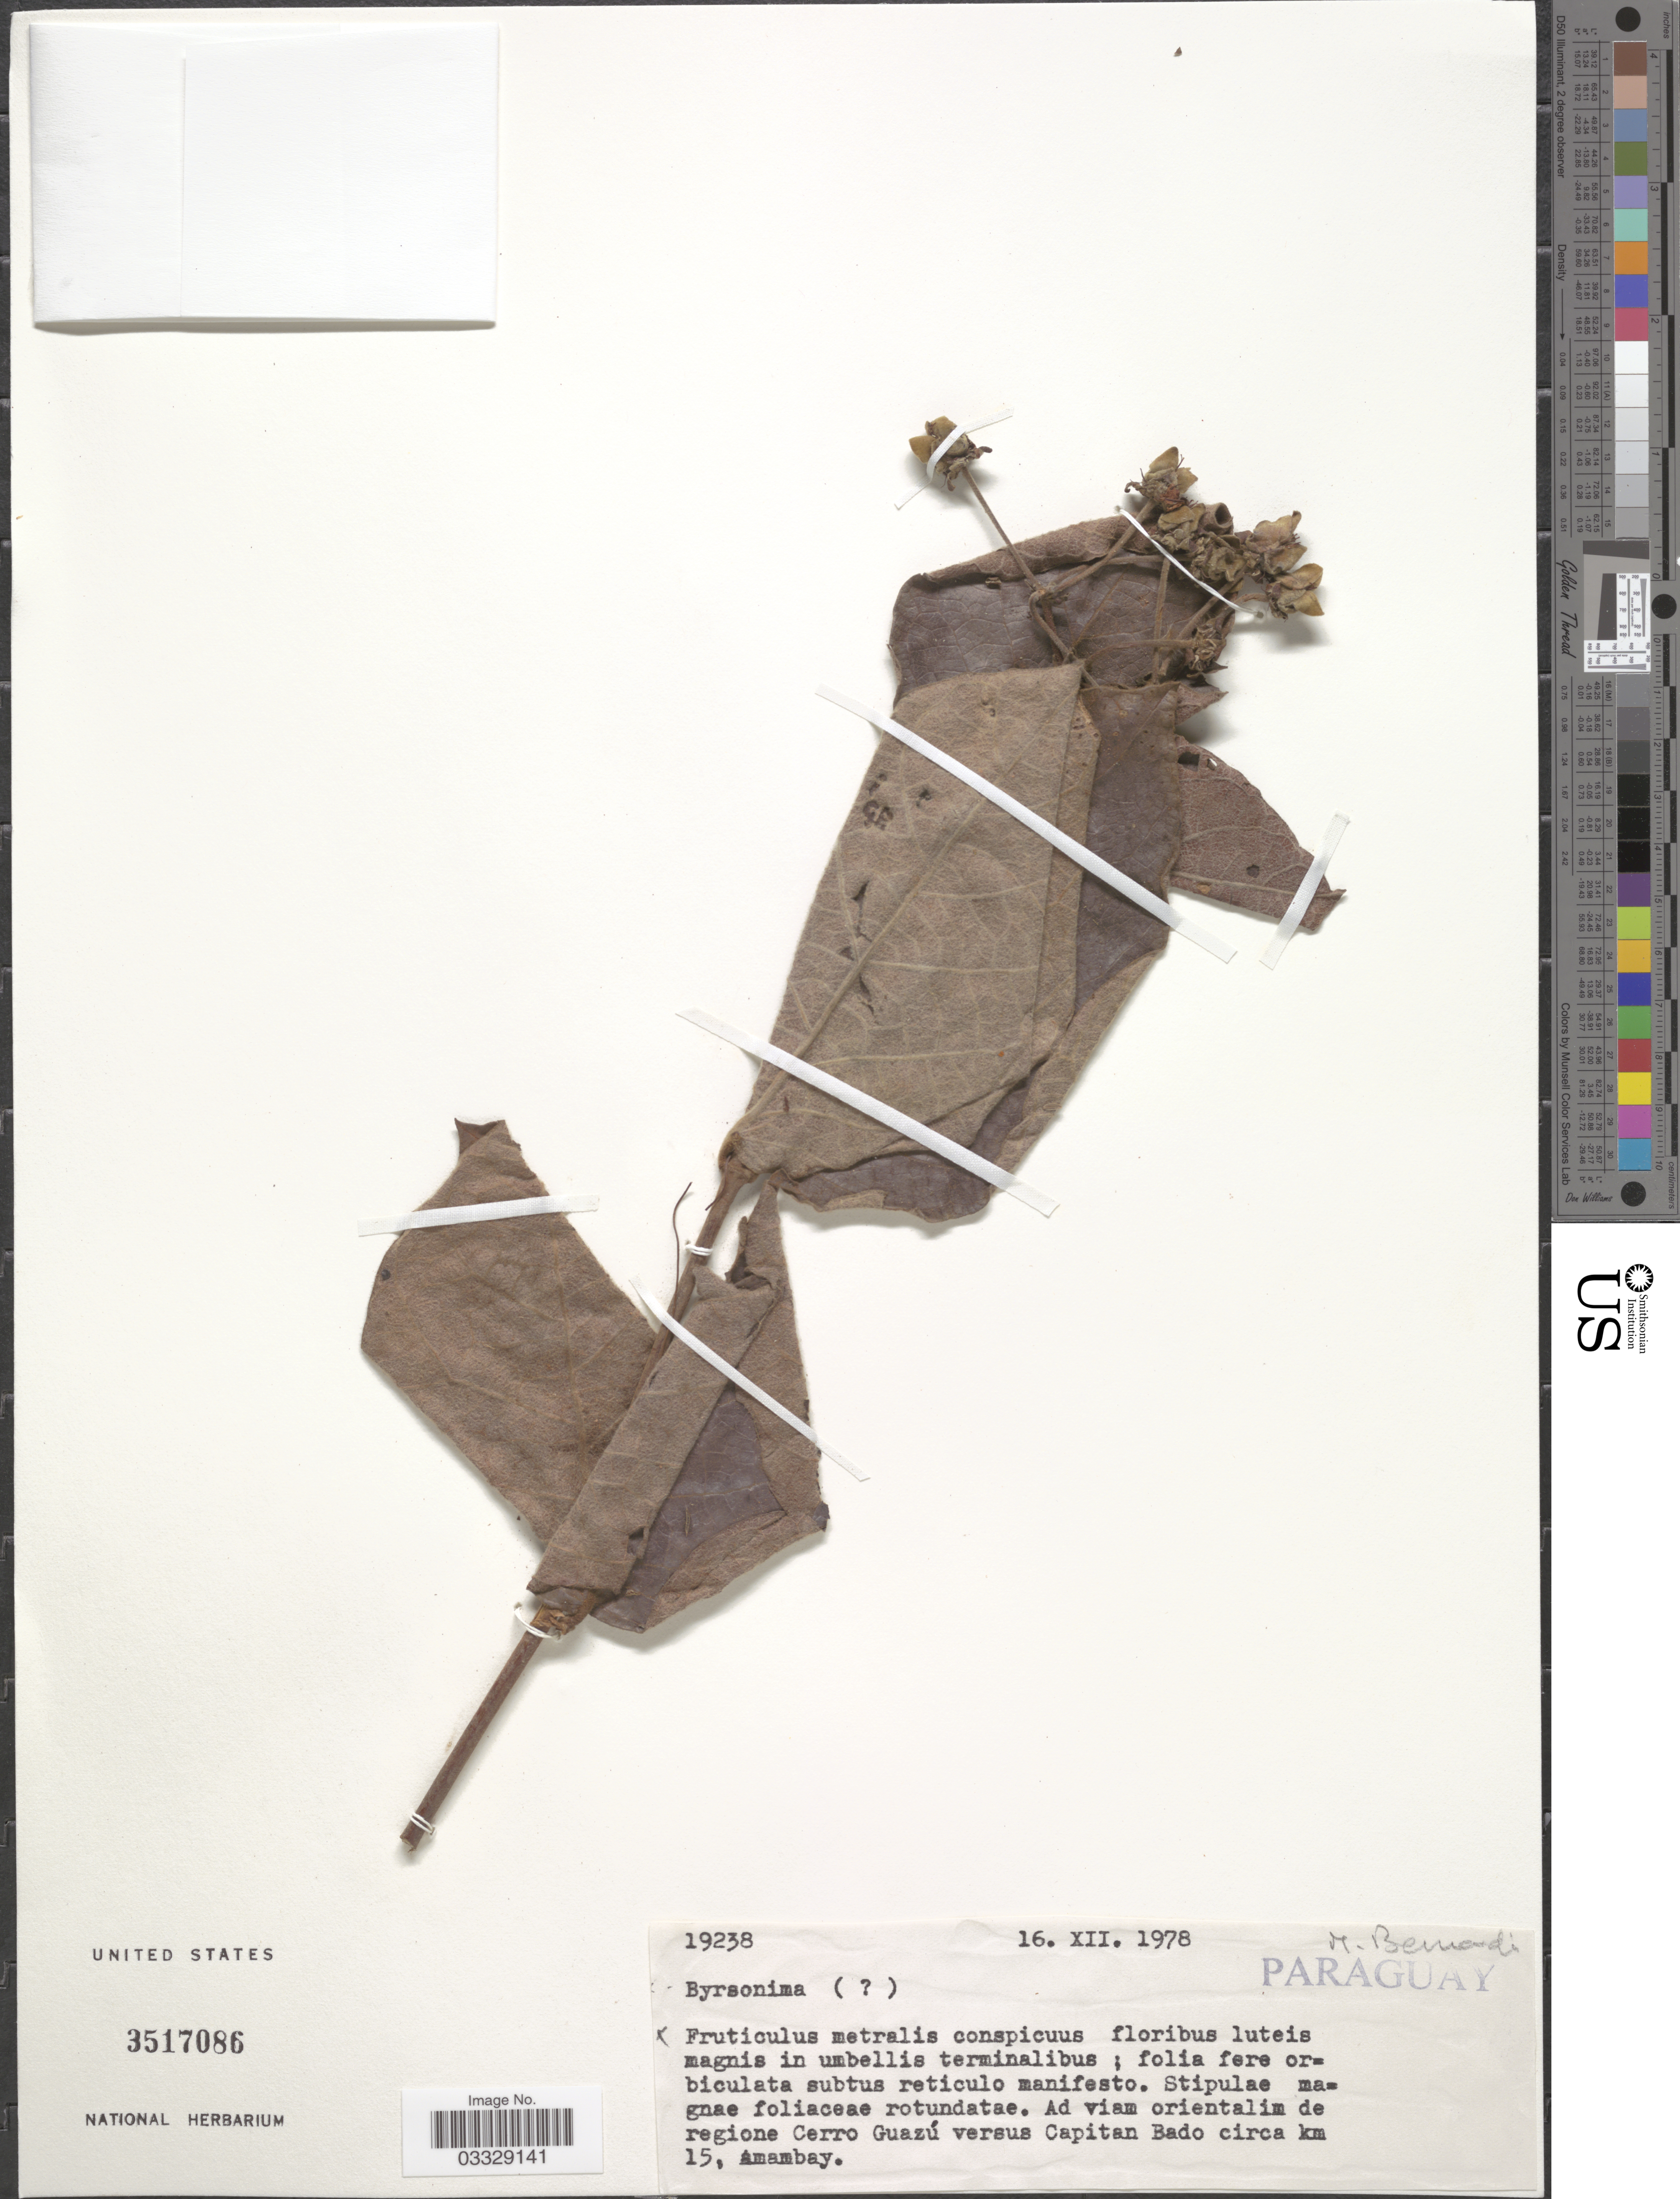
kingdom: Plantae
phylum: Tracheophyta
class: Magnoliopsida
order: Malpighiales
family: Malpighiaceae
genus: Byrsonima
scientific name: Byrsonima sp.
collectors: M. Bernardi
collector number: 19238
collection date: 1978-12-16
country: Paraguay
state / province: Amambay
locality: Ad viam oientalim de regione Cerro Guazú versus Capitan Bado circa km 15.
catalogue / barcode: US 3517086